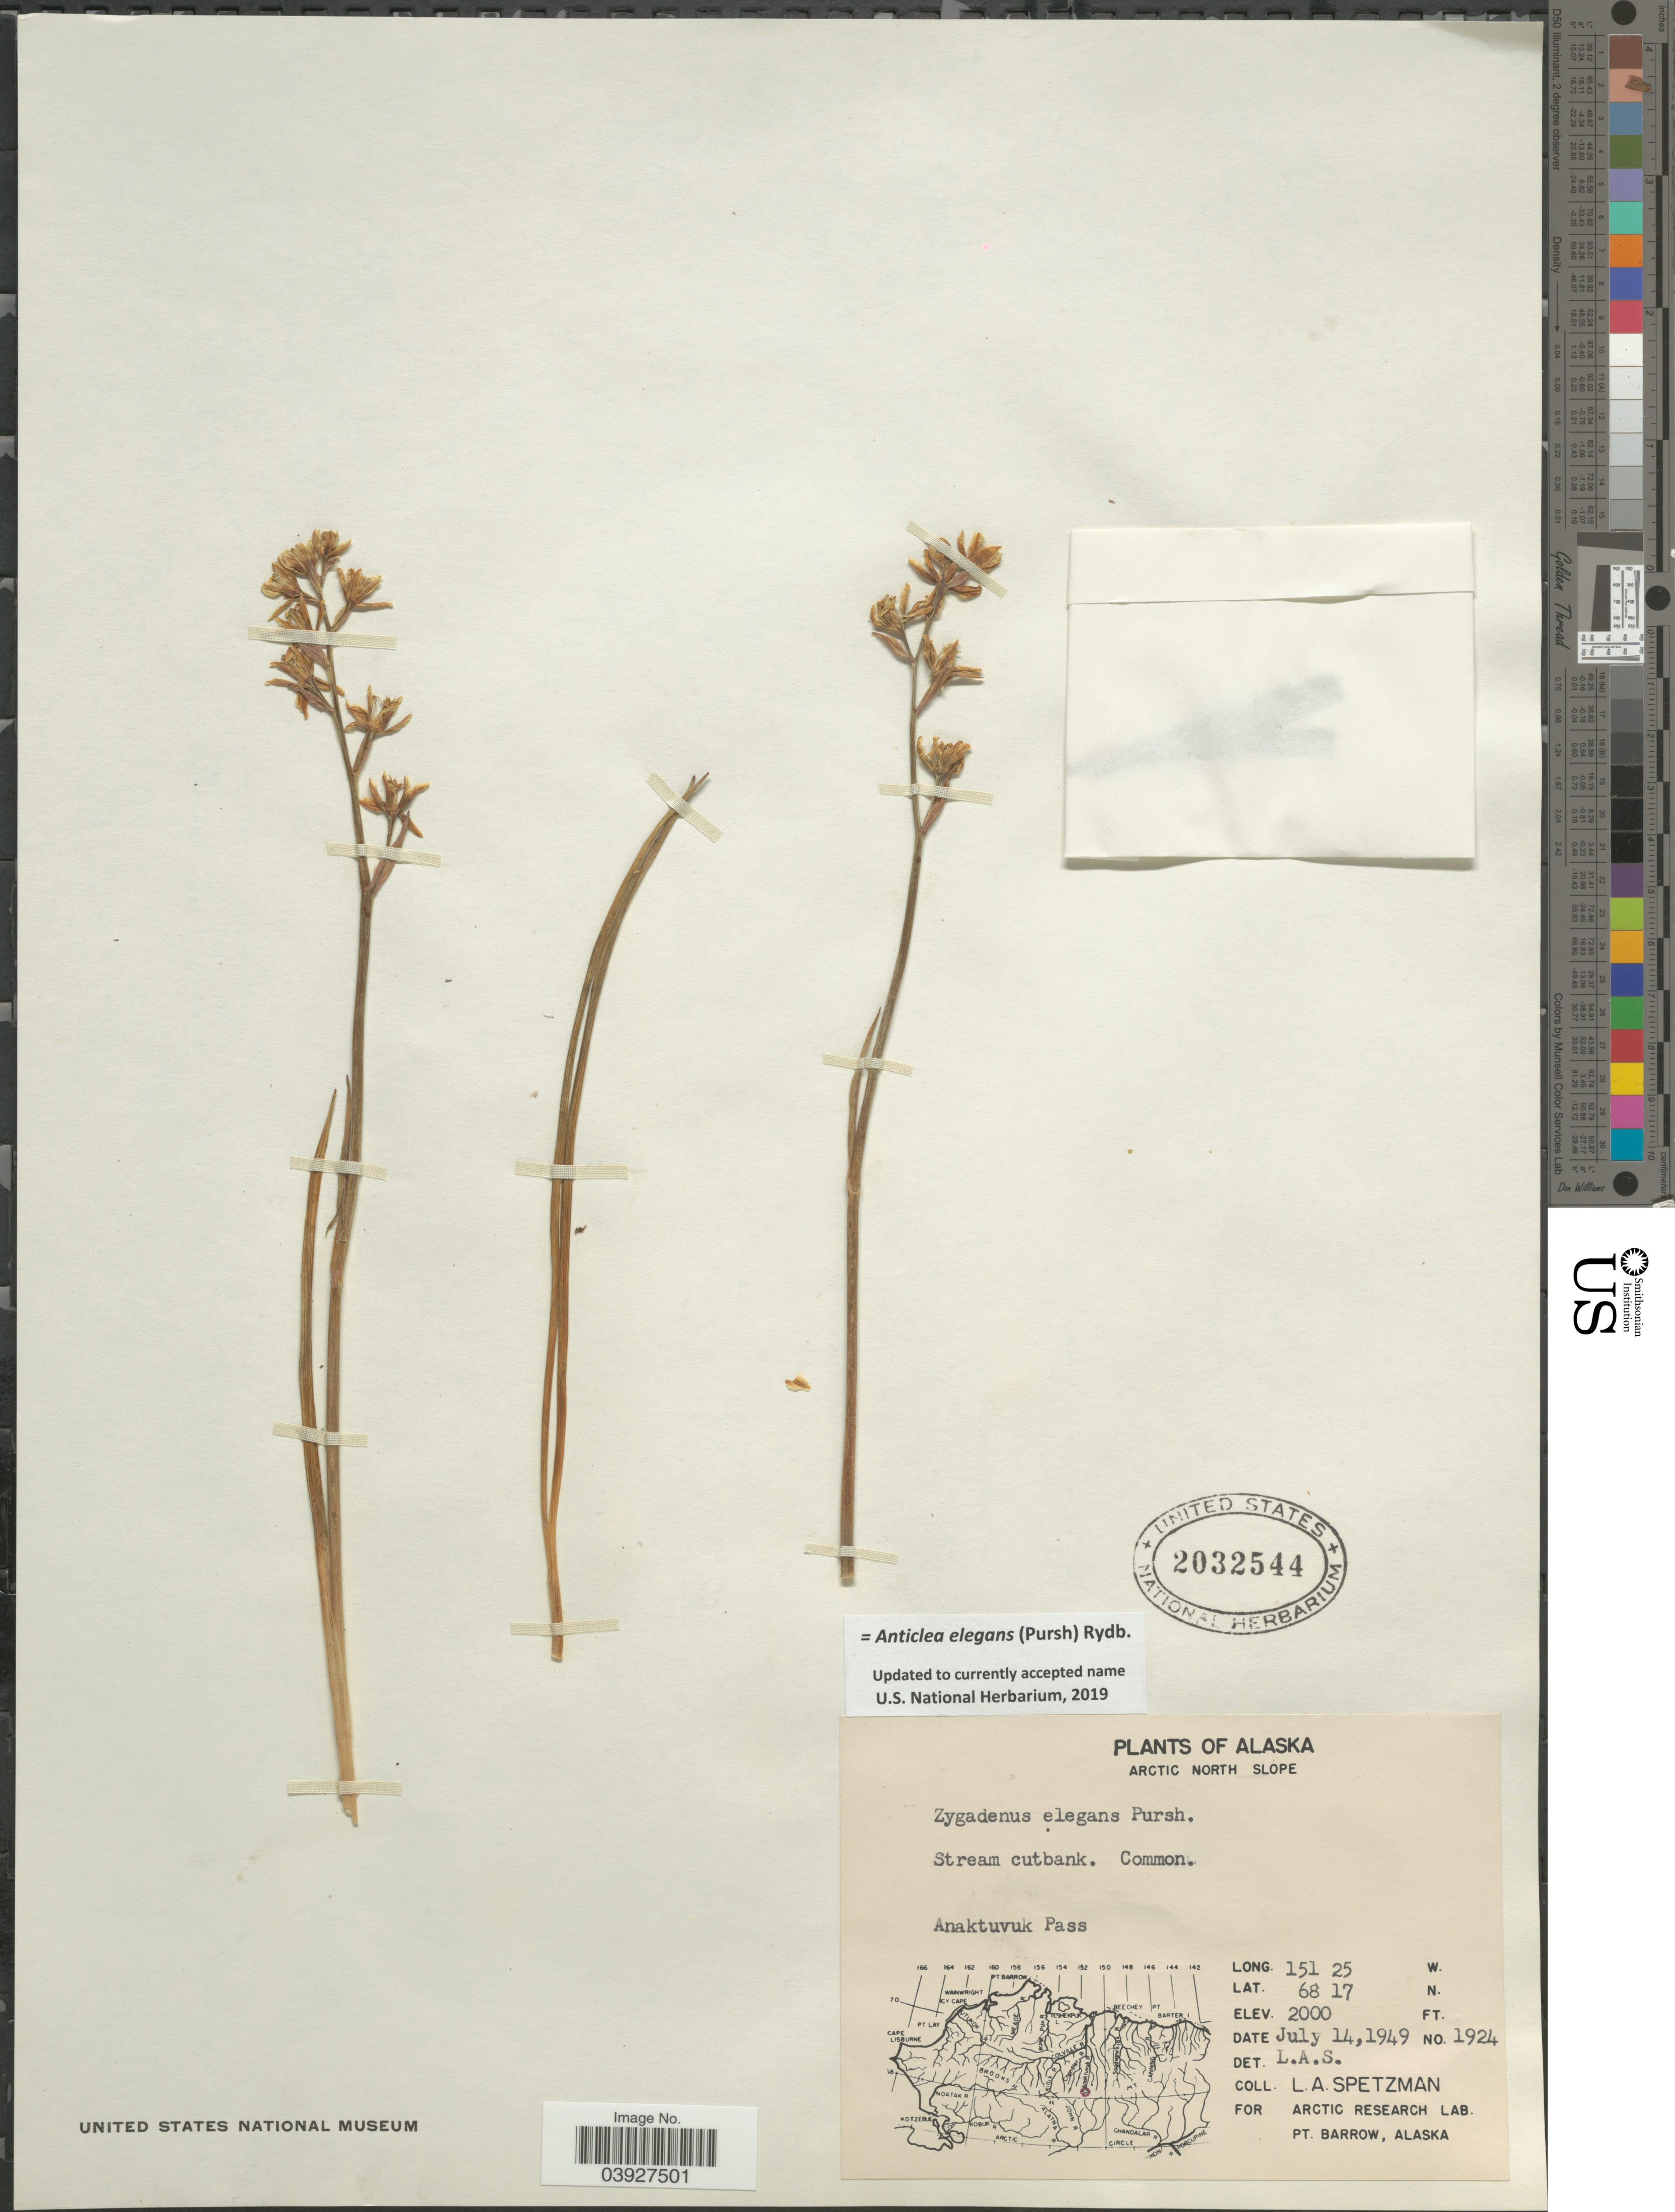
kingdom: Plantae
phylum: Tracheophyta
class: Liliopsida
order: Liliales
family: Melanthiaceae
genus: Anticlea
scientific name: Anticlea elegans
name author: (Pursh) Rydb.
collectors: L. Spetzman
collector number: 1924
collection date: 1949-07-14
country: United States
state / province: Alaska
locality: Arctic North Slope. Stream cutbank. Anaktuvuk Pass.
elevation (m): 610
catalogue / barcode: US 2032544